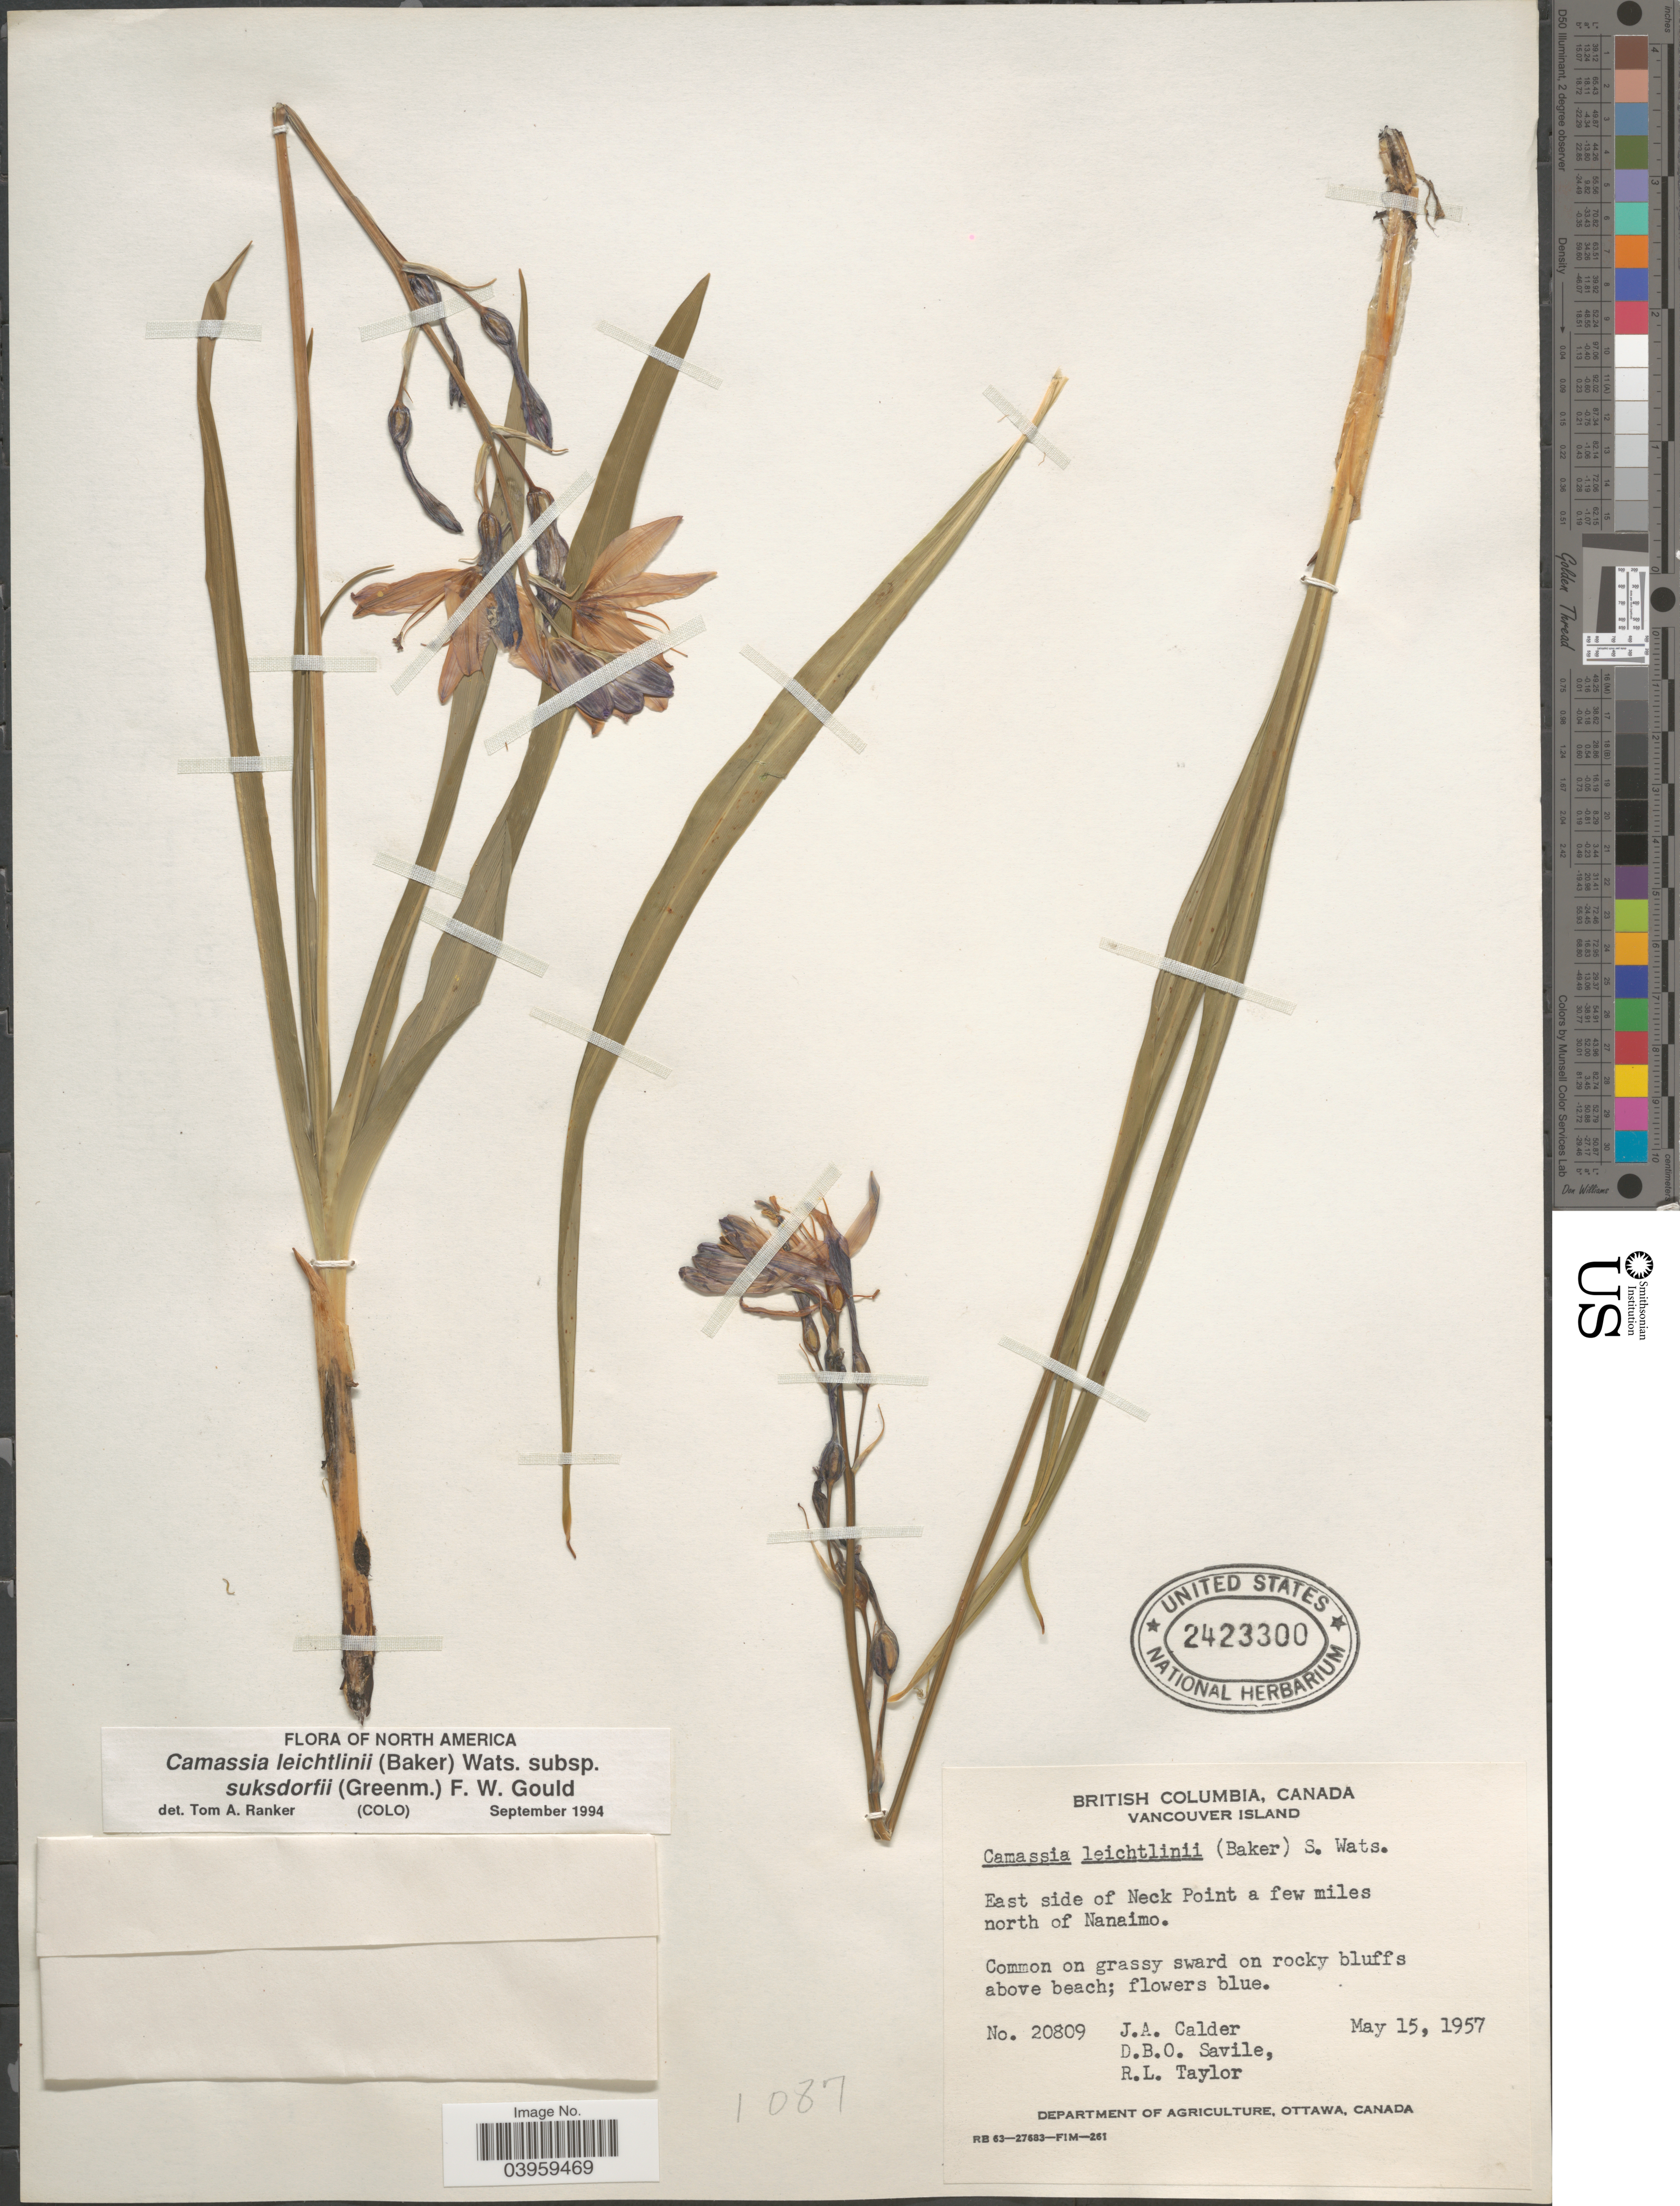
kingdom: Plantae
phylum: Tracheophyta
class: Liliopsida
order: Asparagales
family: Asparagaceae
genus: Camassia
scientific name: Camassia leichtlinii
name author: (Baker) S. Watson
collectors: J. A. Calder, D. Savile & R. Taylor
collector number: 20809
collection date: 1957-05-15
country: Canada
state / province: British Columbia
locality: Vancouver Island. East side of Neck Point a few miles north of Nanaimo. On grassy sward on rocky bluffs above beach.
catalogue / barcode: US 2423300